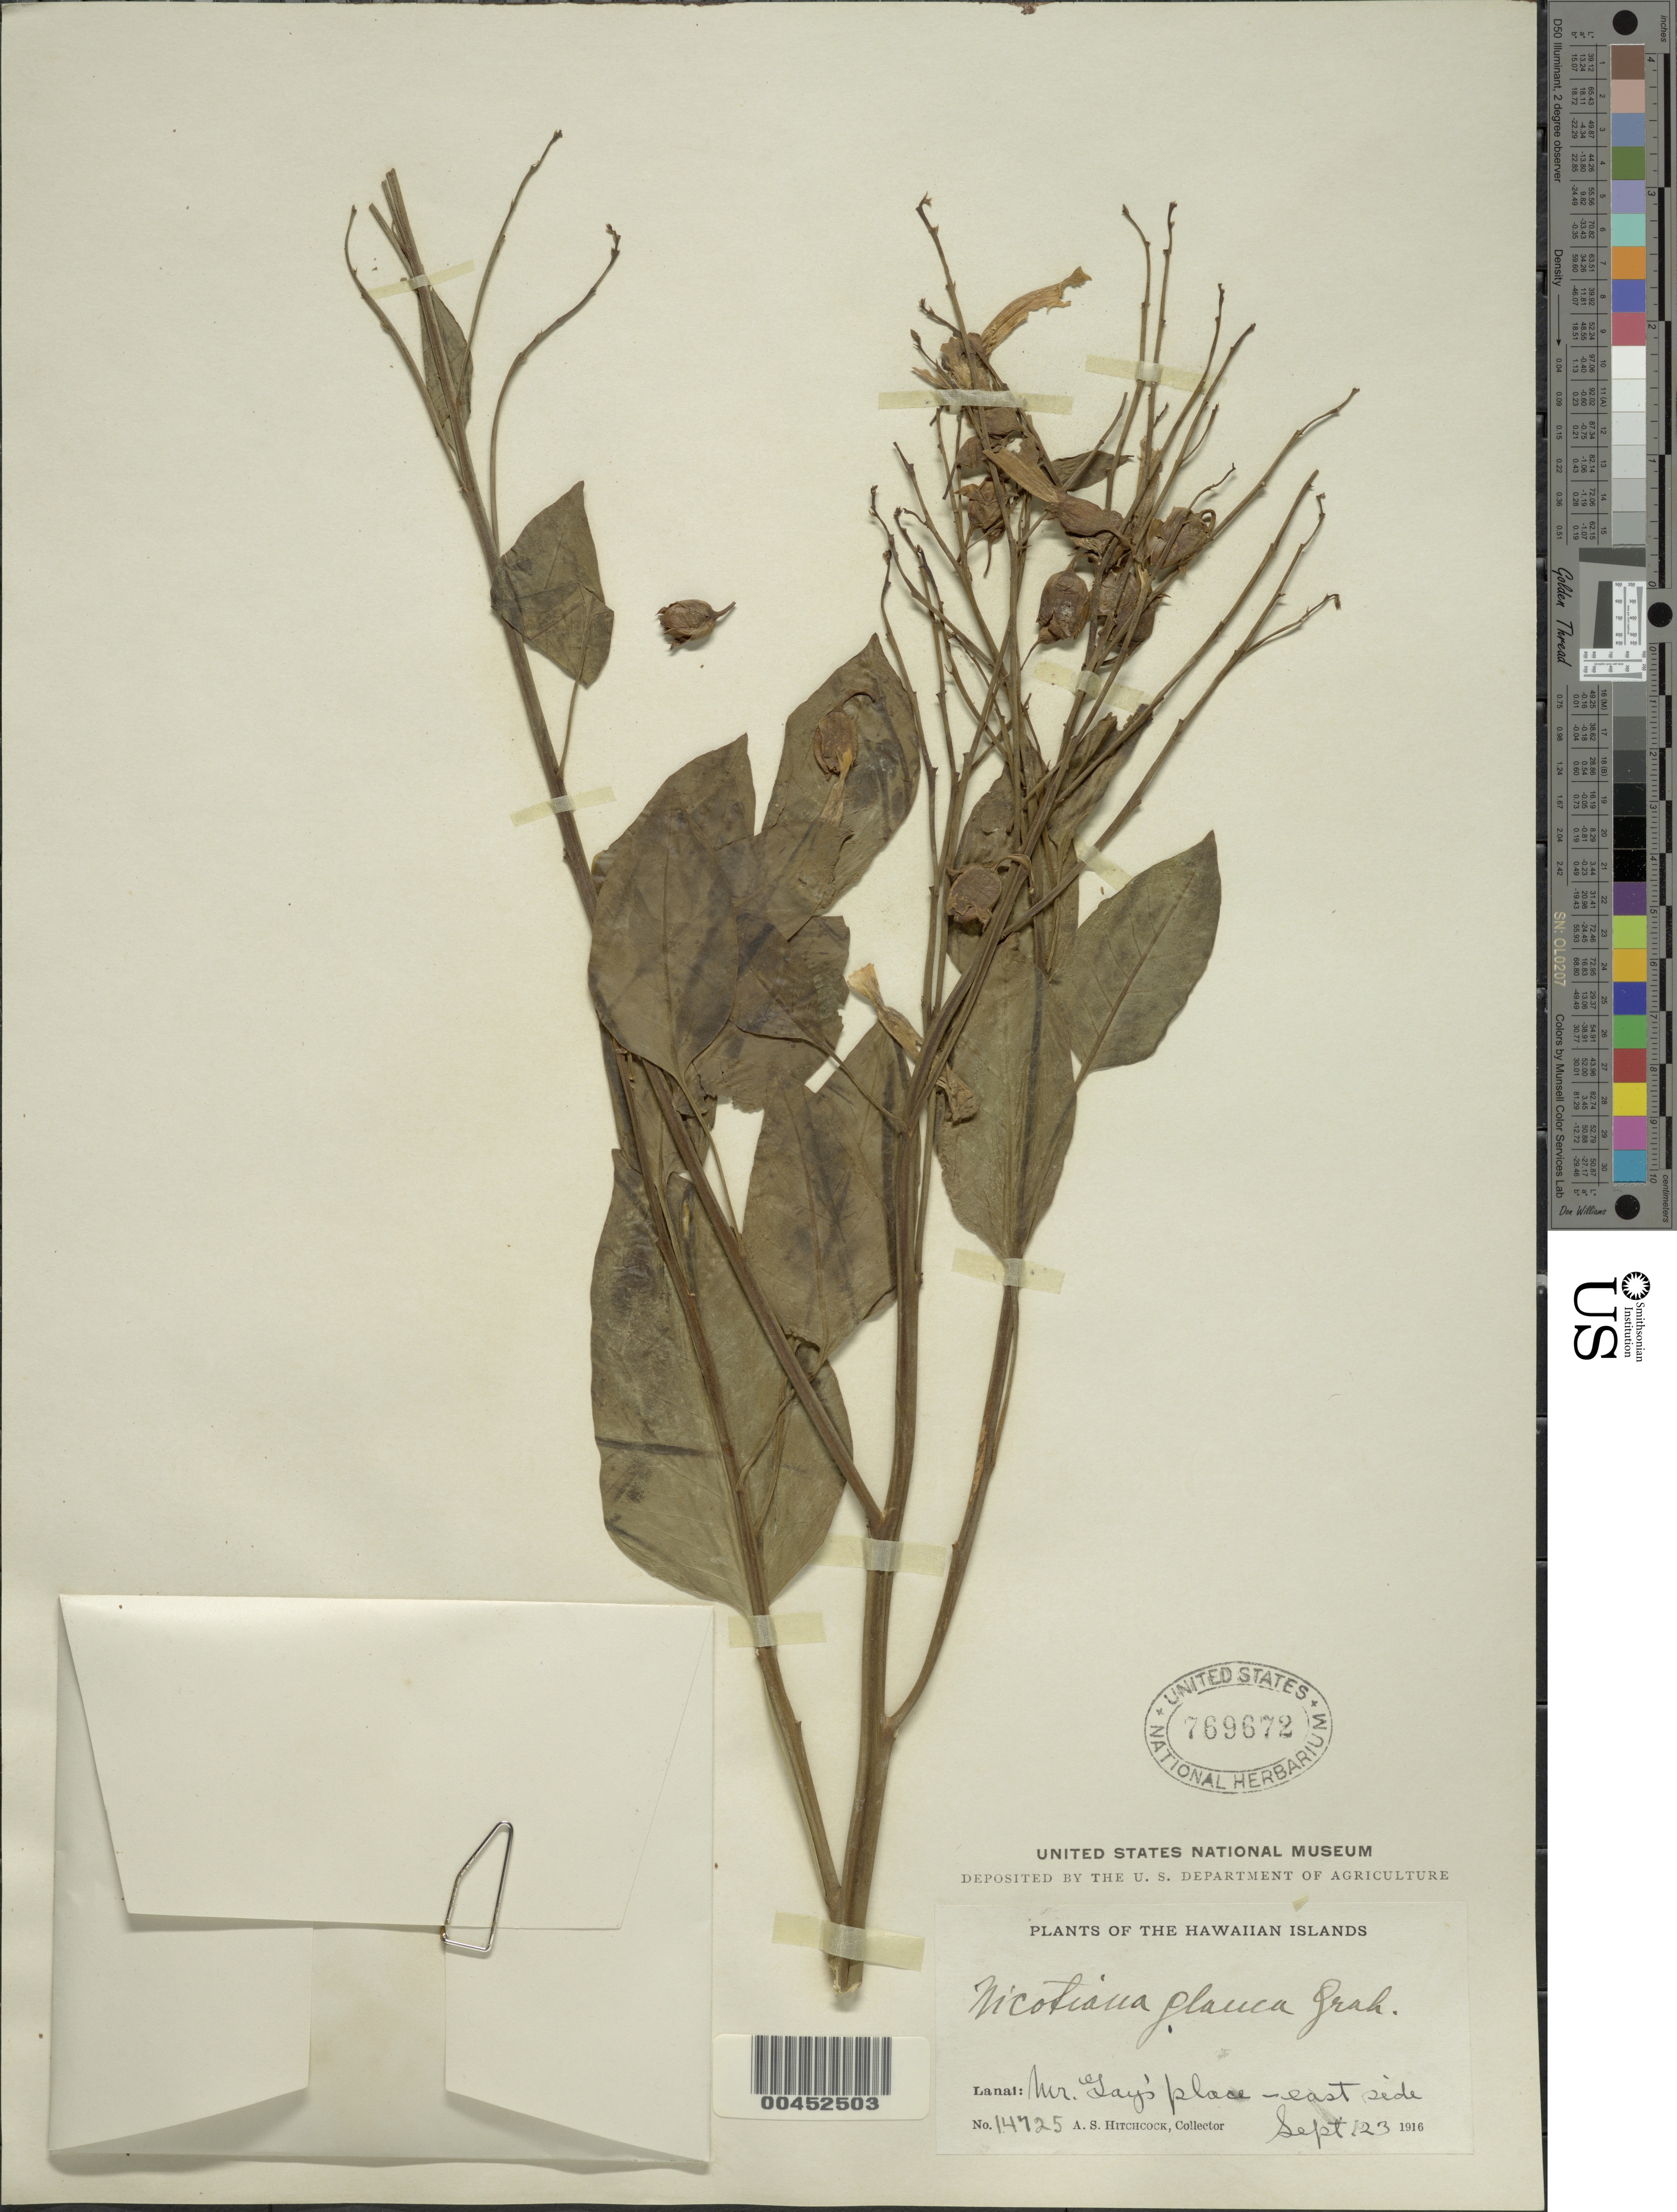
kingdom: Plantae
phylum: Tracheophyta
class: Magnoliopsida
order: Solanales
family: Solanaceae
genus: Nicotiana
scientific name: Nicotiana glauca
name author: Graham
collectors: A. S. Hitchcock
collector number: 14725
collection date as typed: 23 Sep 1916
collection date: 1916-09-23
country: United States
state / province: Hawaii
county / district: Maui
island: Lana'i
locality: Mr. Gay's place - east side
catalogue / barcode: US 769672